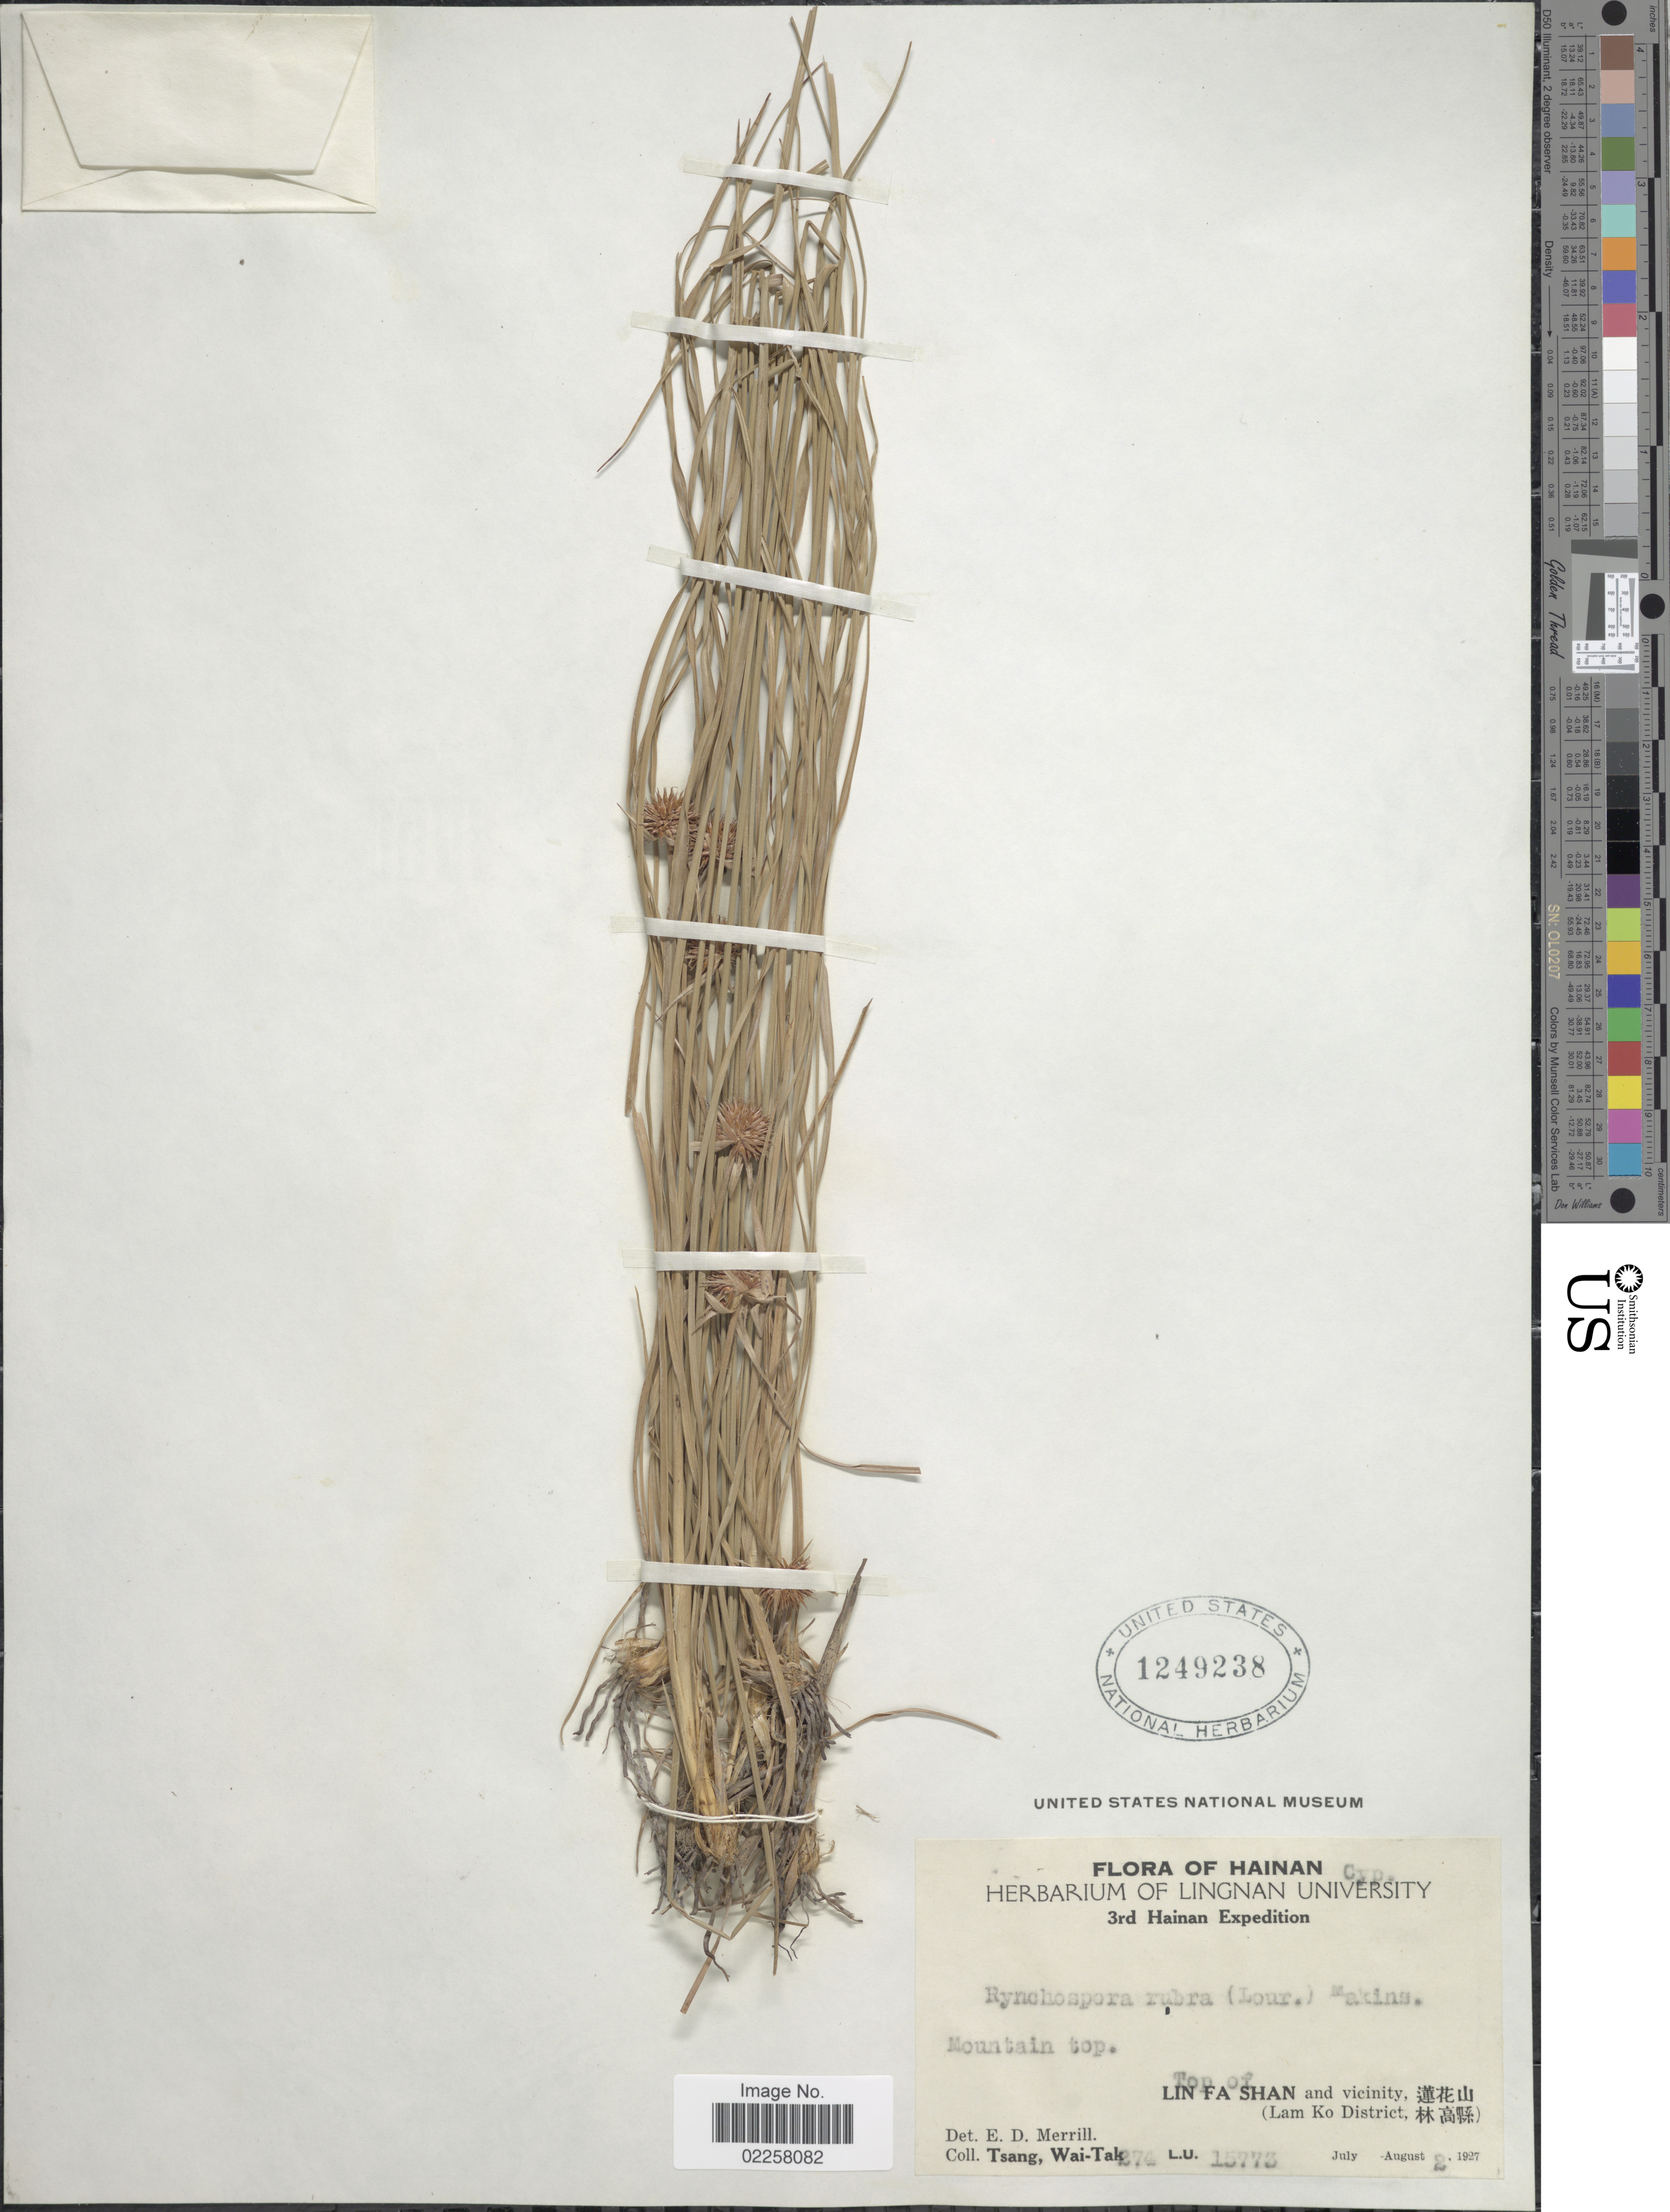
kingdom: Plantae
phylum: Tracheophyta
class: Liliopsida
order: Poales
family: Cyperaceae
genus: Rhynchospora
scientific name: Rhynchospora rubra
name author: (Lour.) Makino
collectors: W. T. Tsang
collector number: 274/L.U.15773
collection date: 1927-08-02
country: China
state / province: Hainan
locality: Mountain top. Top of Lin Fa Shan and vicinity. (Lam Ko District)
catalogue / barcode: US 1249238